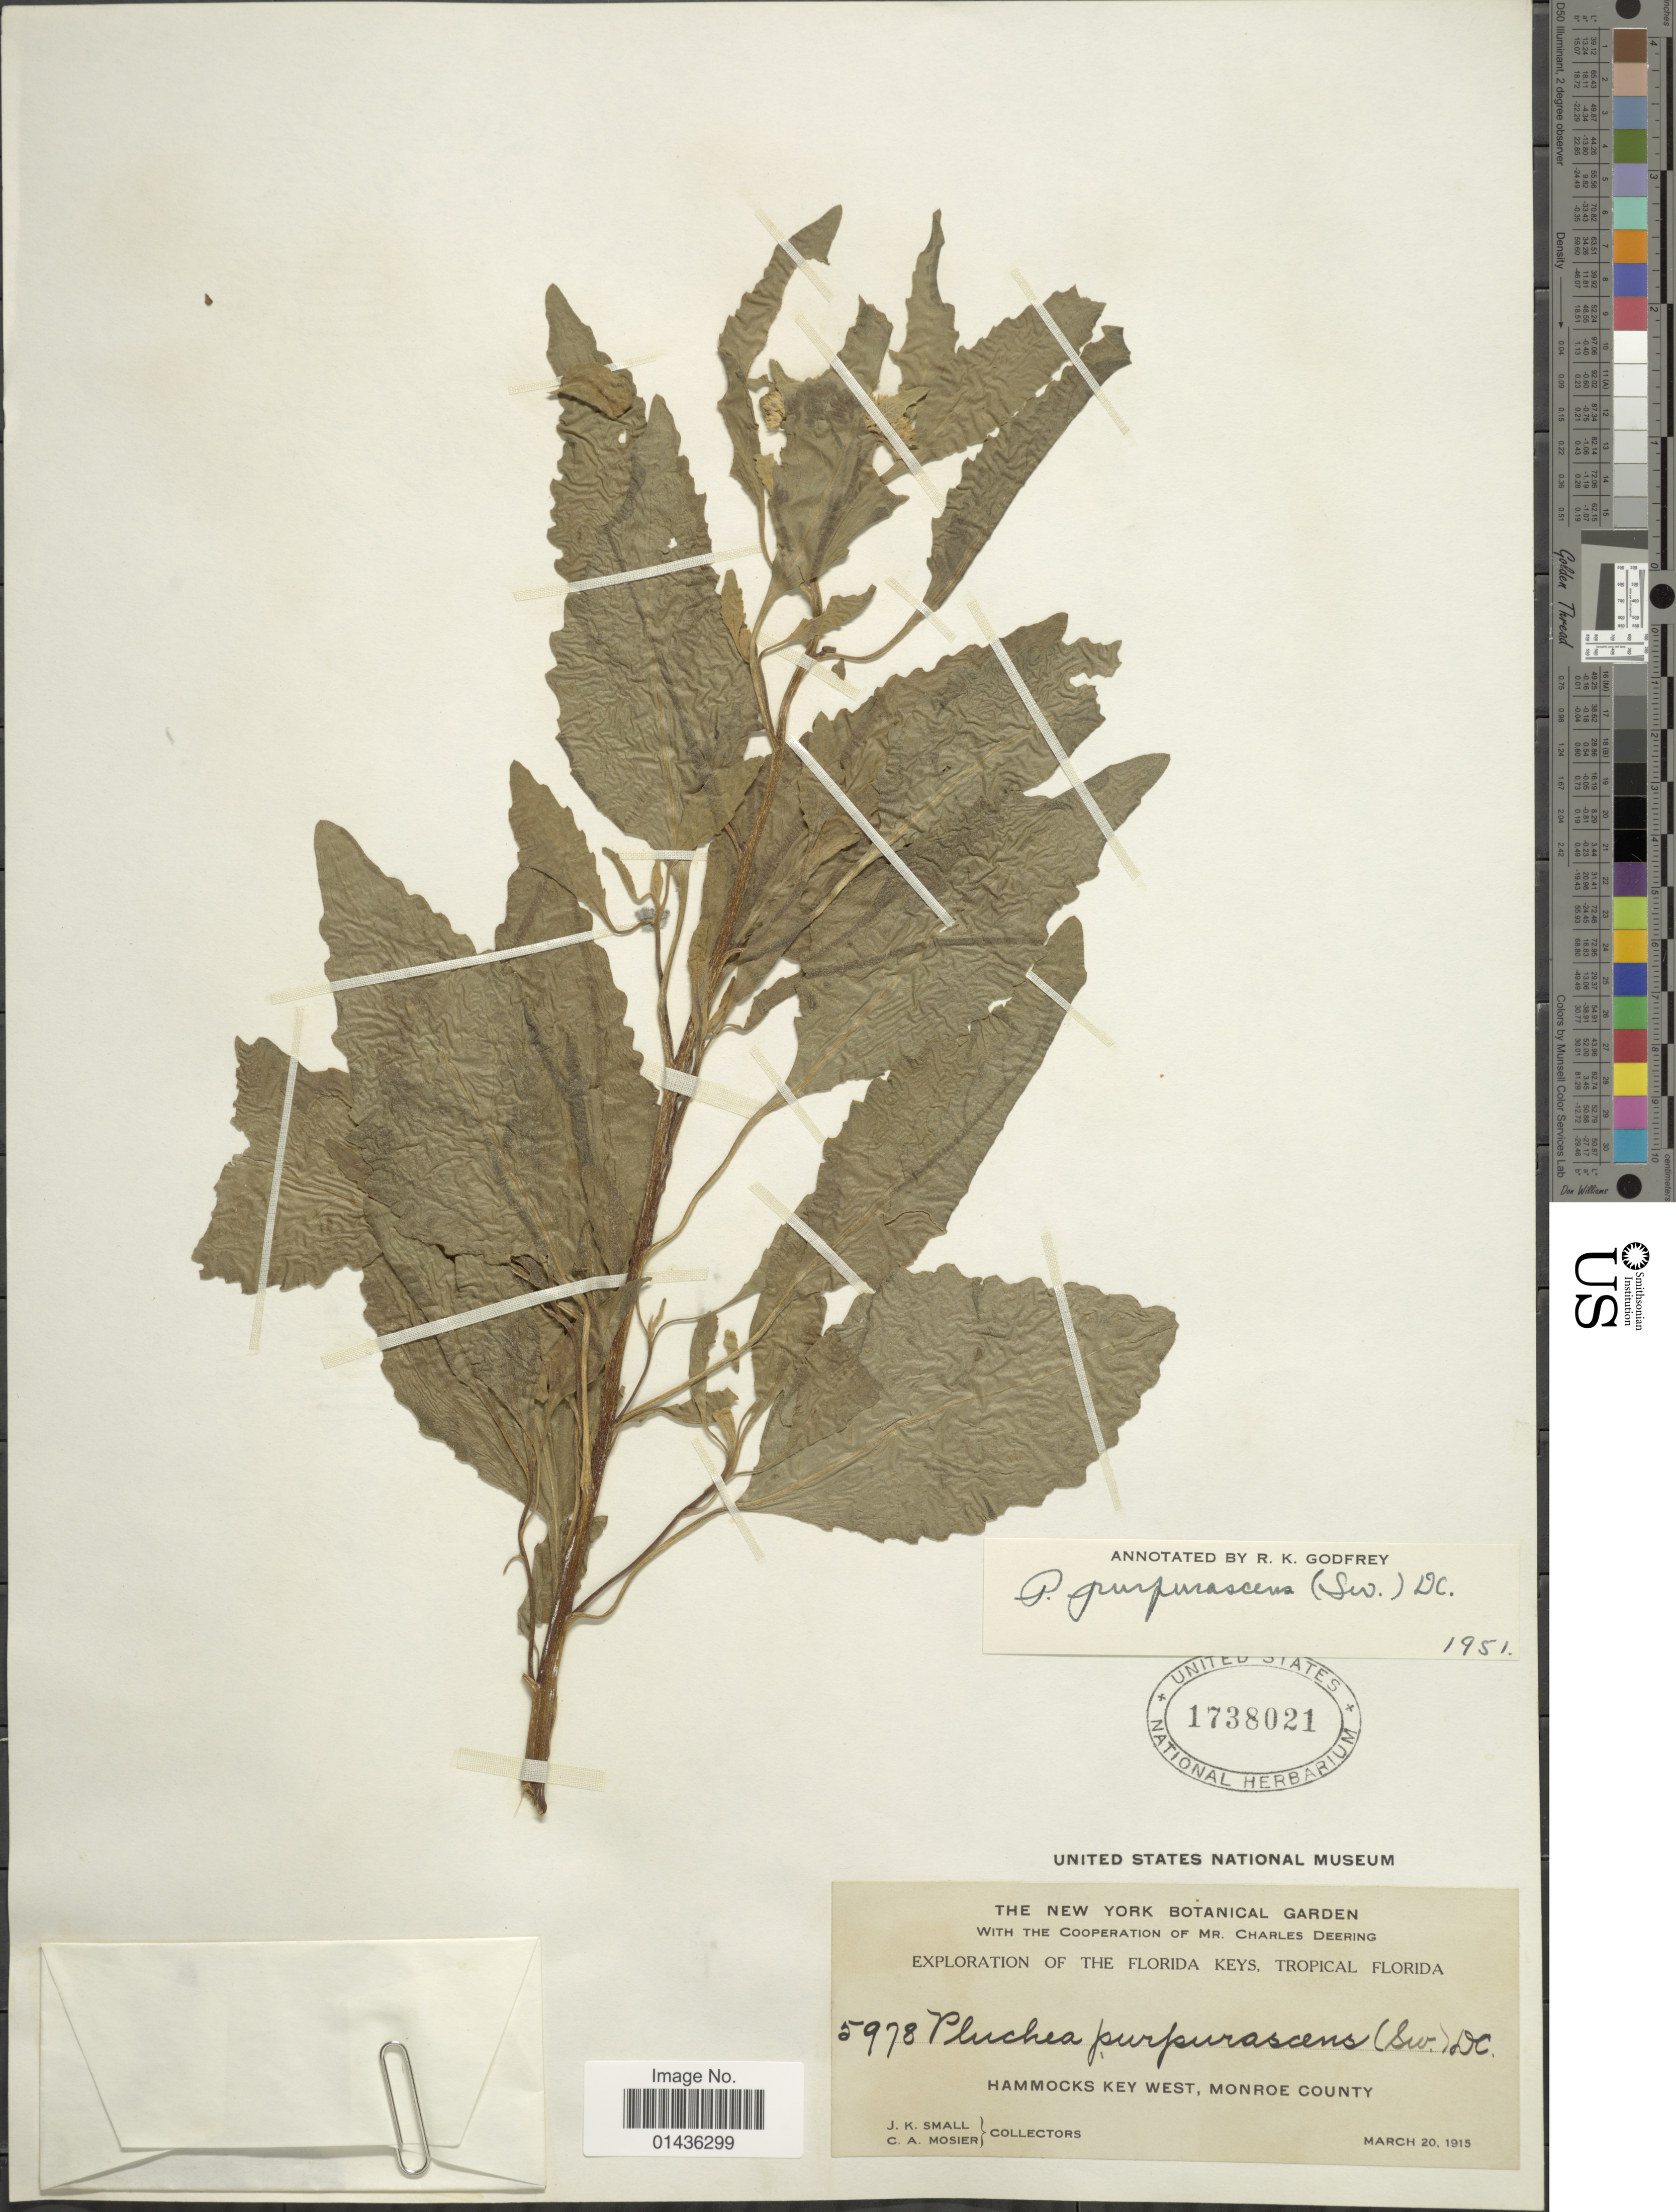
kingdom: Plantae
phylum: Tracheophyta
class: Magnoliopsida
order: Asterales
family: Asteraceae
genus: Pluchea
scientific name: Pluchea odorata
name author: (L.) Cass.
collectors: J. K. Small & C. A. Mosier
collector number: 5978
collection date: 1915-03-20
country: United States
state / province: Florida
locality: Florida Keys, Tropical Florida, Hammocks Key West, Monroe County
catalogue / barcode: US 1738021